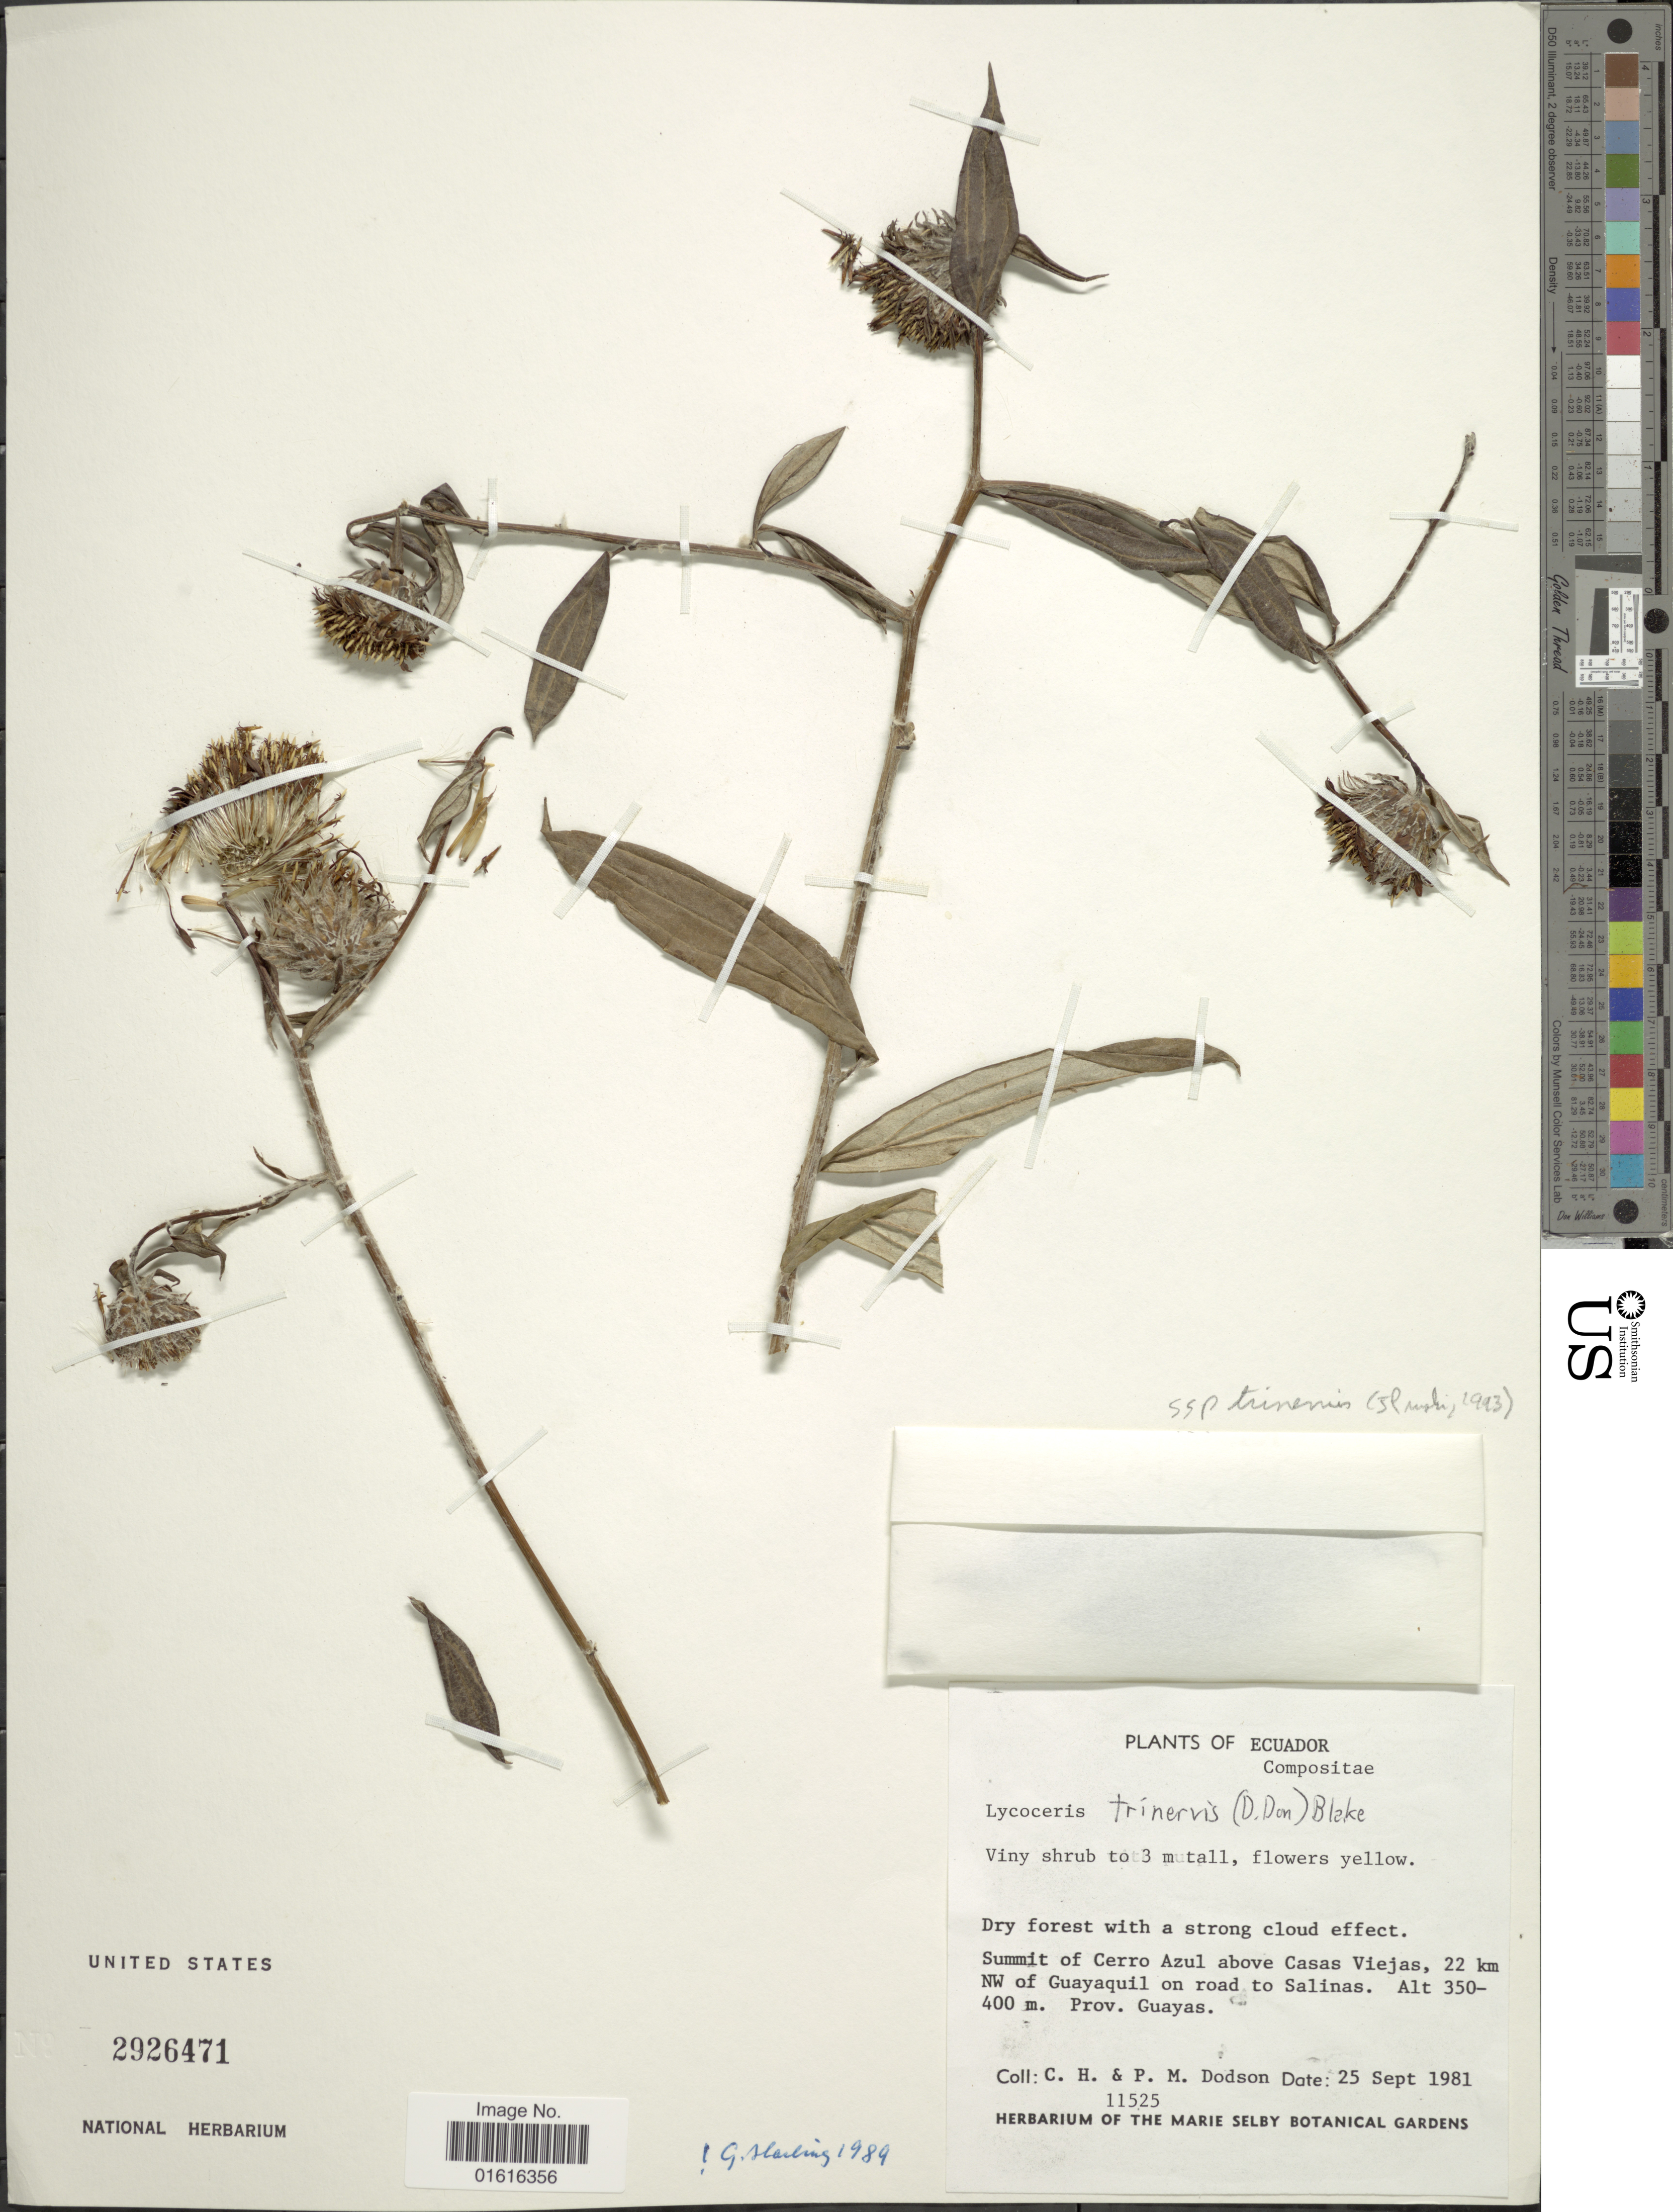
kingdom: Plantae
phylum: Tracheophyta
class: Magnoliopsida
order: Asterales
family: Asteraceae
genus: Lycoseris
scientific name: Lycoseris trinervis subsp. trinervis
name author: (D. Don) S.F. Blake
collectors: C. H. Dodson & P. M. Dodson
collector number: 11525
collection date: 1981-09-25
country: Ecuador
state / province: Guayas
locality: Summit of Cerro Azul above Casas Viejas, 22 km NW of Guayaquil on road to Salinas.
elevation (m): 400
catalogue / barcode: US 2926471